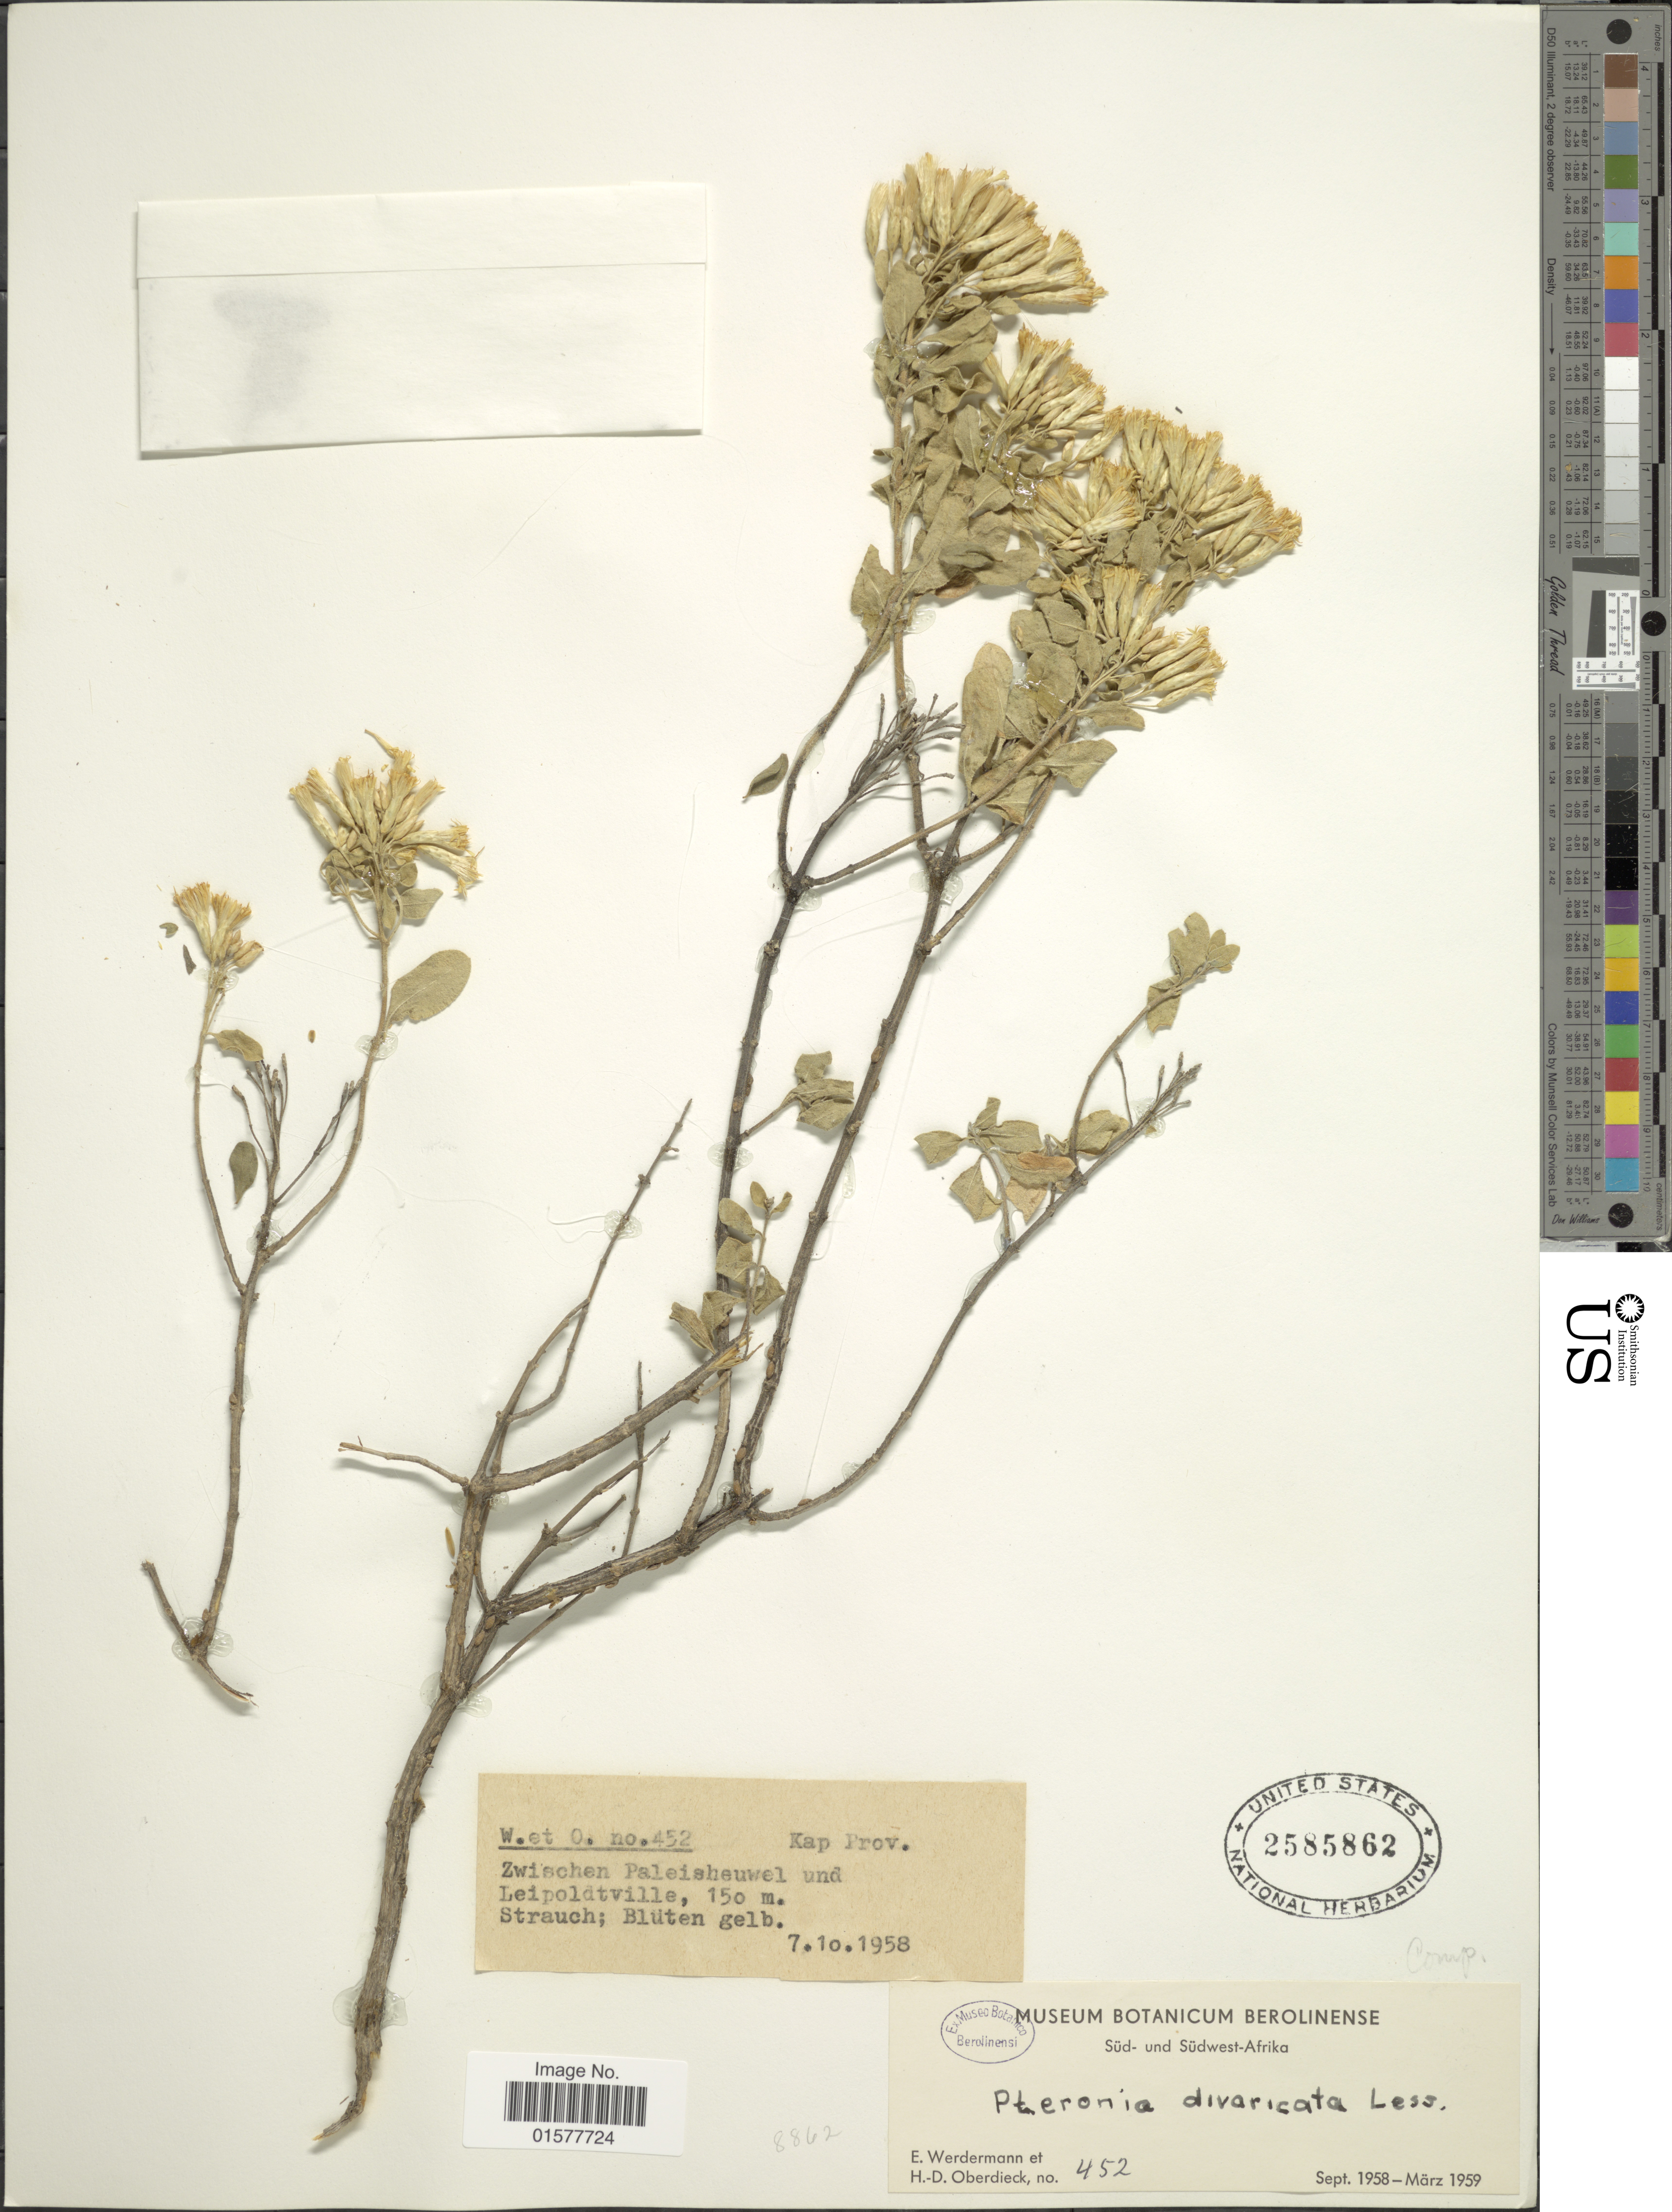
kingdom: Plantae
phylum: Tracheophyta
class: Magnoliopsida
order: Asterales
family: Asteraceae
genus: Pteronia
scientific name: Pteronia divaricata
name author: (P.J. Bergius) Less.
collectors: E. Werdermann & H. Oberdieck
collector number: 452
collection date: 1958-10-07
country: South Africa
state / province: Western Cape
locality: Süd- und Südwest-Afrika, Zwischen Paleisheuwel und Leoppoldtville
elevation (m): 150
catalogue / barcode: US 2585862